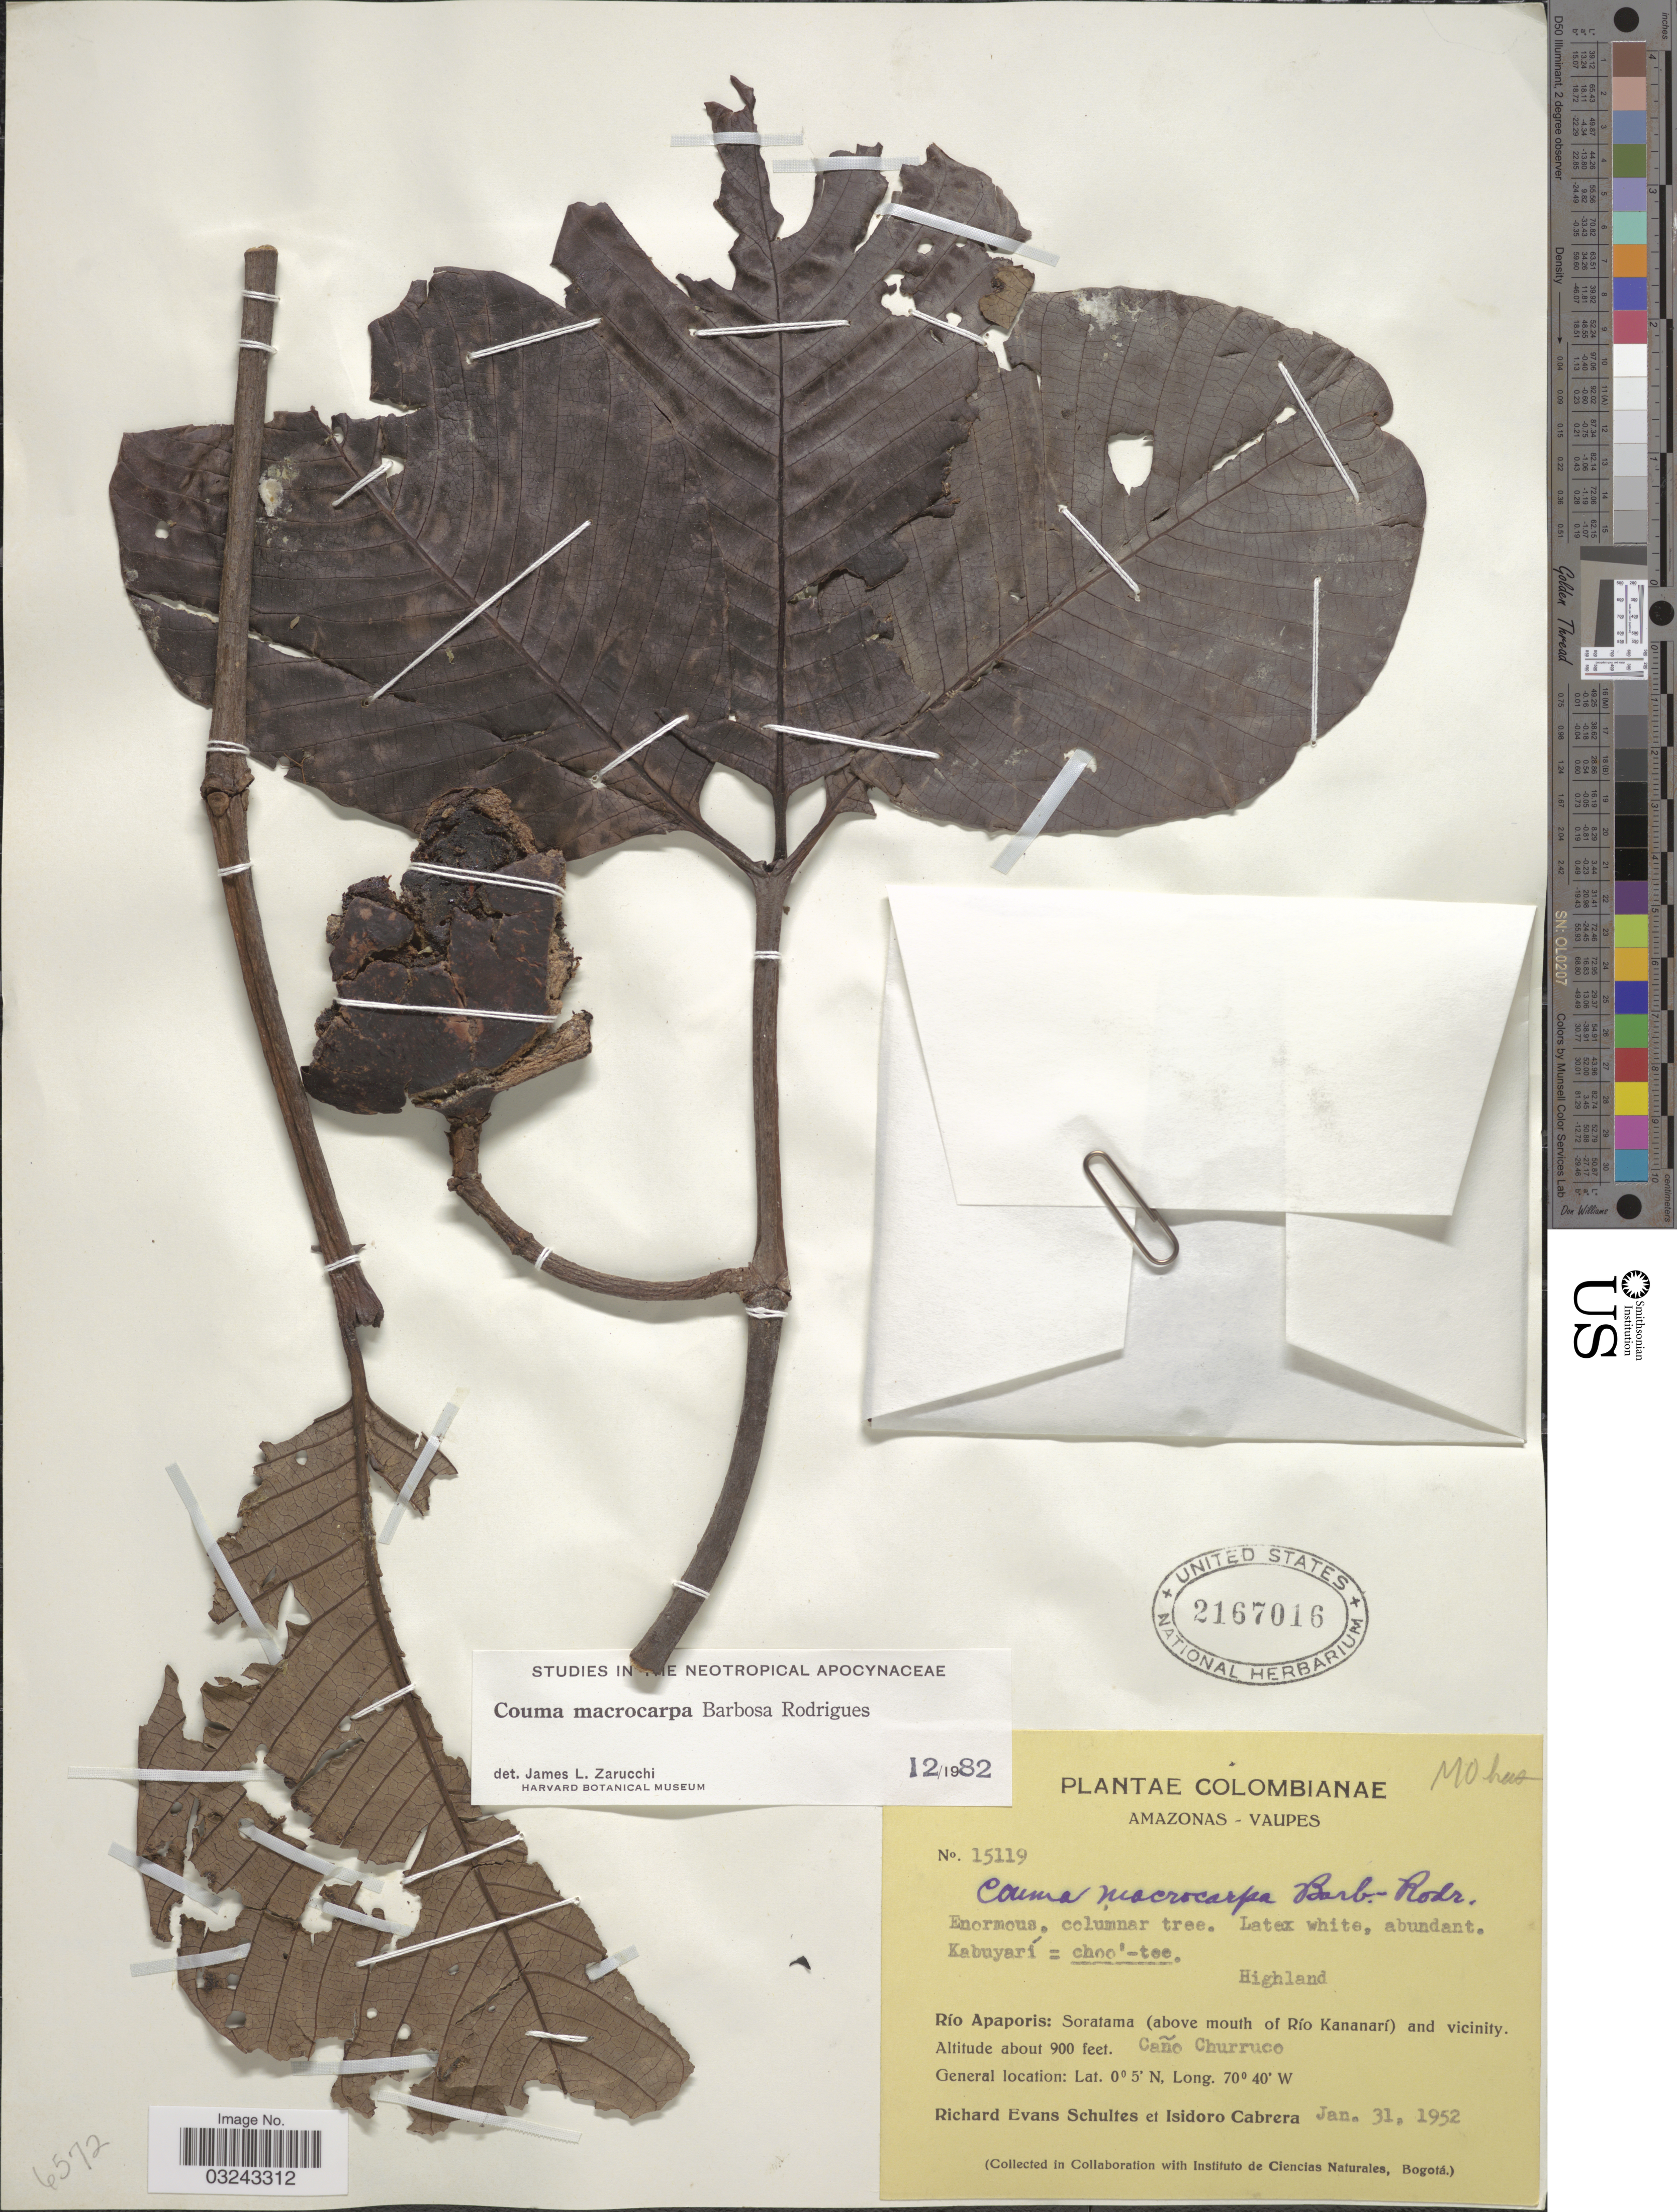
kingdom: Plantae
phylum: Tracheophyta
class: Magnoliopsida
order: Gentianales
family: Apocynaceae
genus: Couma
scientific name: Couma macrocarpa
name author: Barb. Rodr.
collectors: R. E. Schultes & I. Cabrera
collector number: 15119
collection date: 1952-01-31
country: Colombia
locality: Amazonas-Vaupes, Río Apaporis: Soratama (above mouth of Río Kananarí) and vicinity, Caño Churruco.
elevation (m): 274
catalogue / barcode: US 2167016